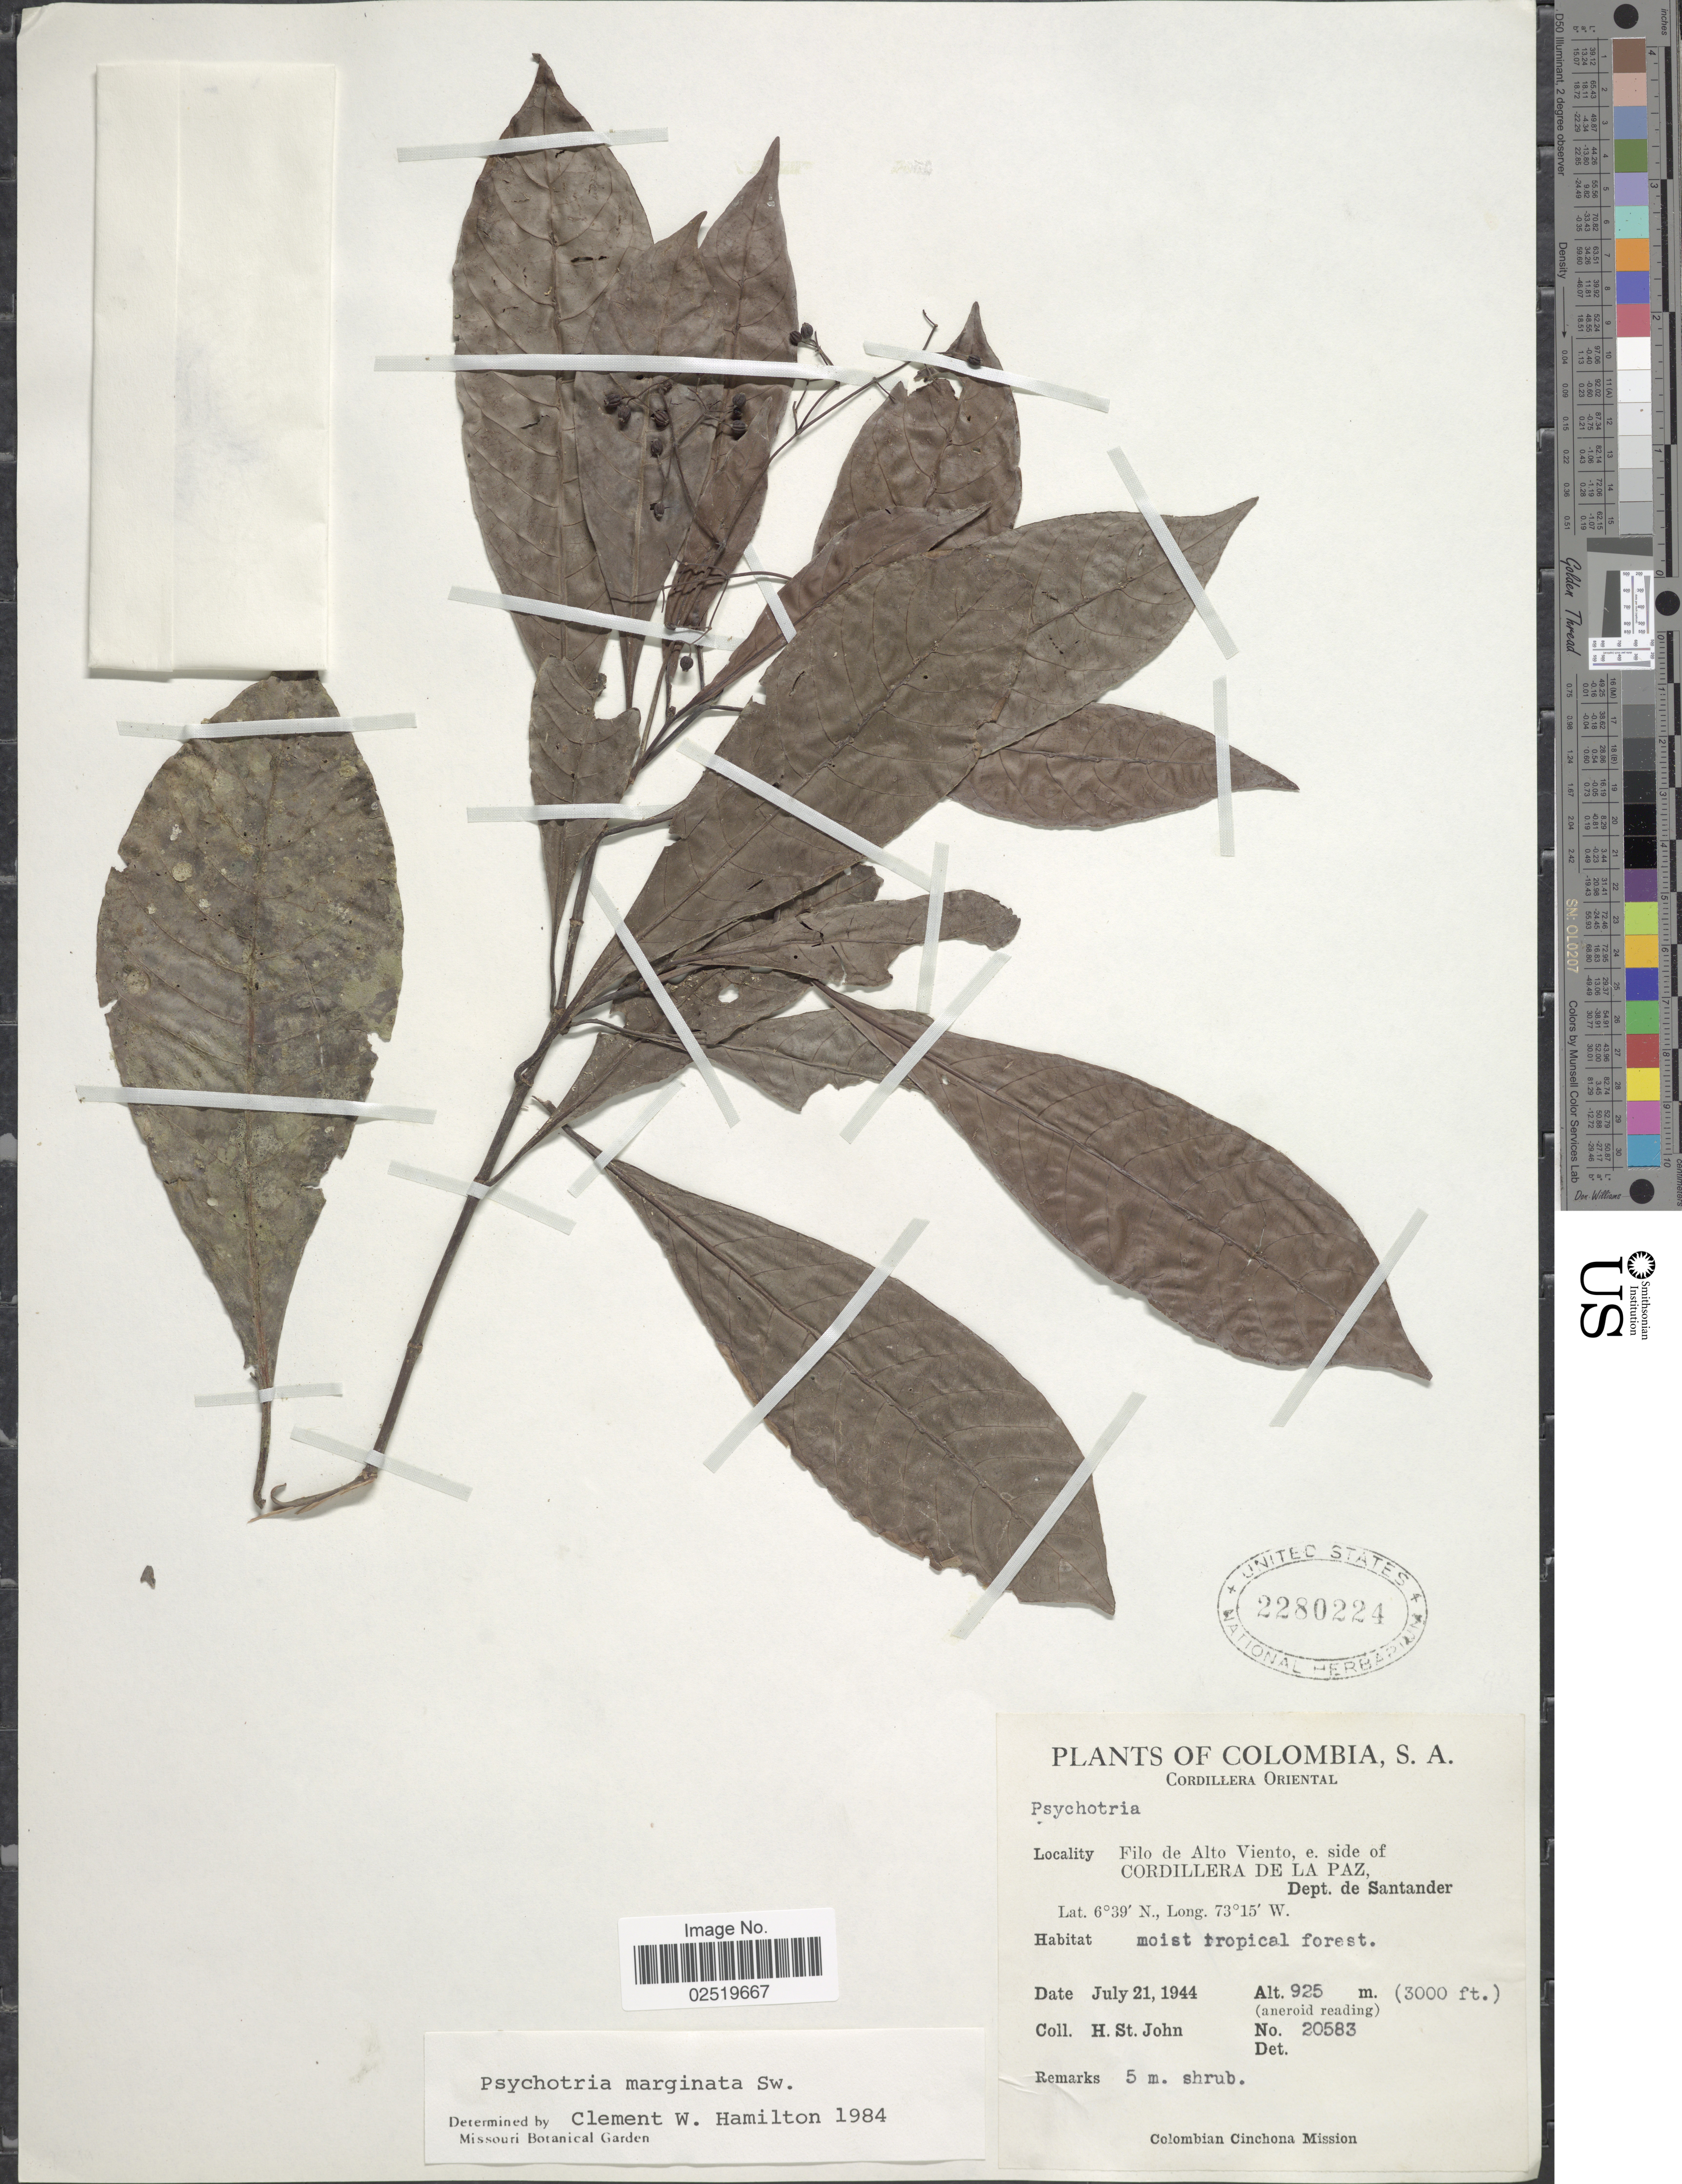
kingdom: Plantae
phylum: Tracheophyta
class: Magnoliopsida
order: Gentianales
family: Rubiaceae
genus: Psychotria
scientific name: Psychotria marginata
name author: Sw.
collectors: H. St. John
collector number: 20583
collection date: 1944-07-21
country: Colombia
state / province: Santander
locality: Cordillera Oriental, Filo de Alto Viento, e. side of Cordillera De La Paz.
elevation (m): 925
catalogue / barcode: US 2280224